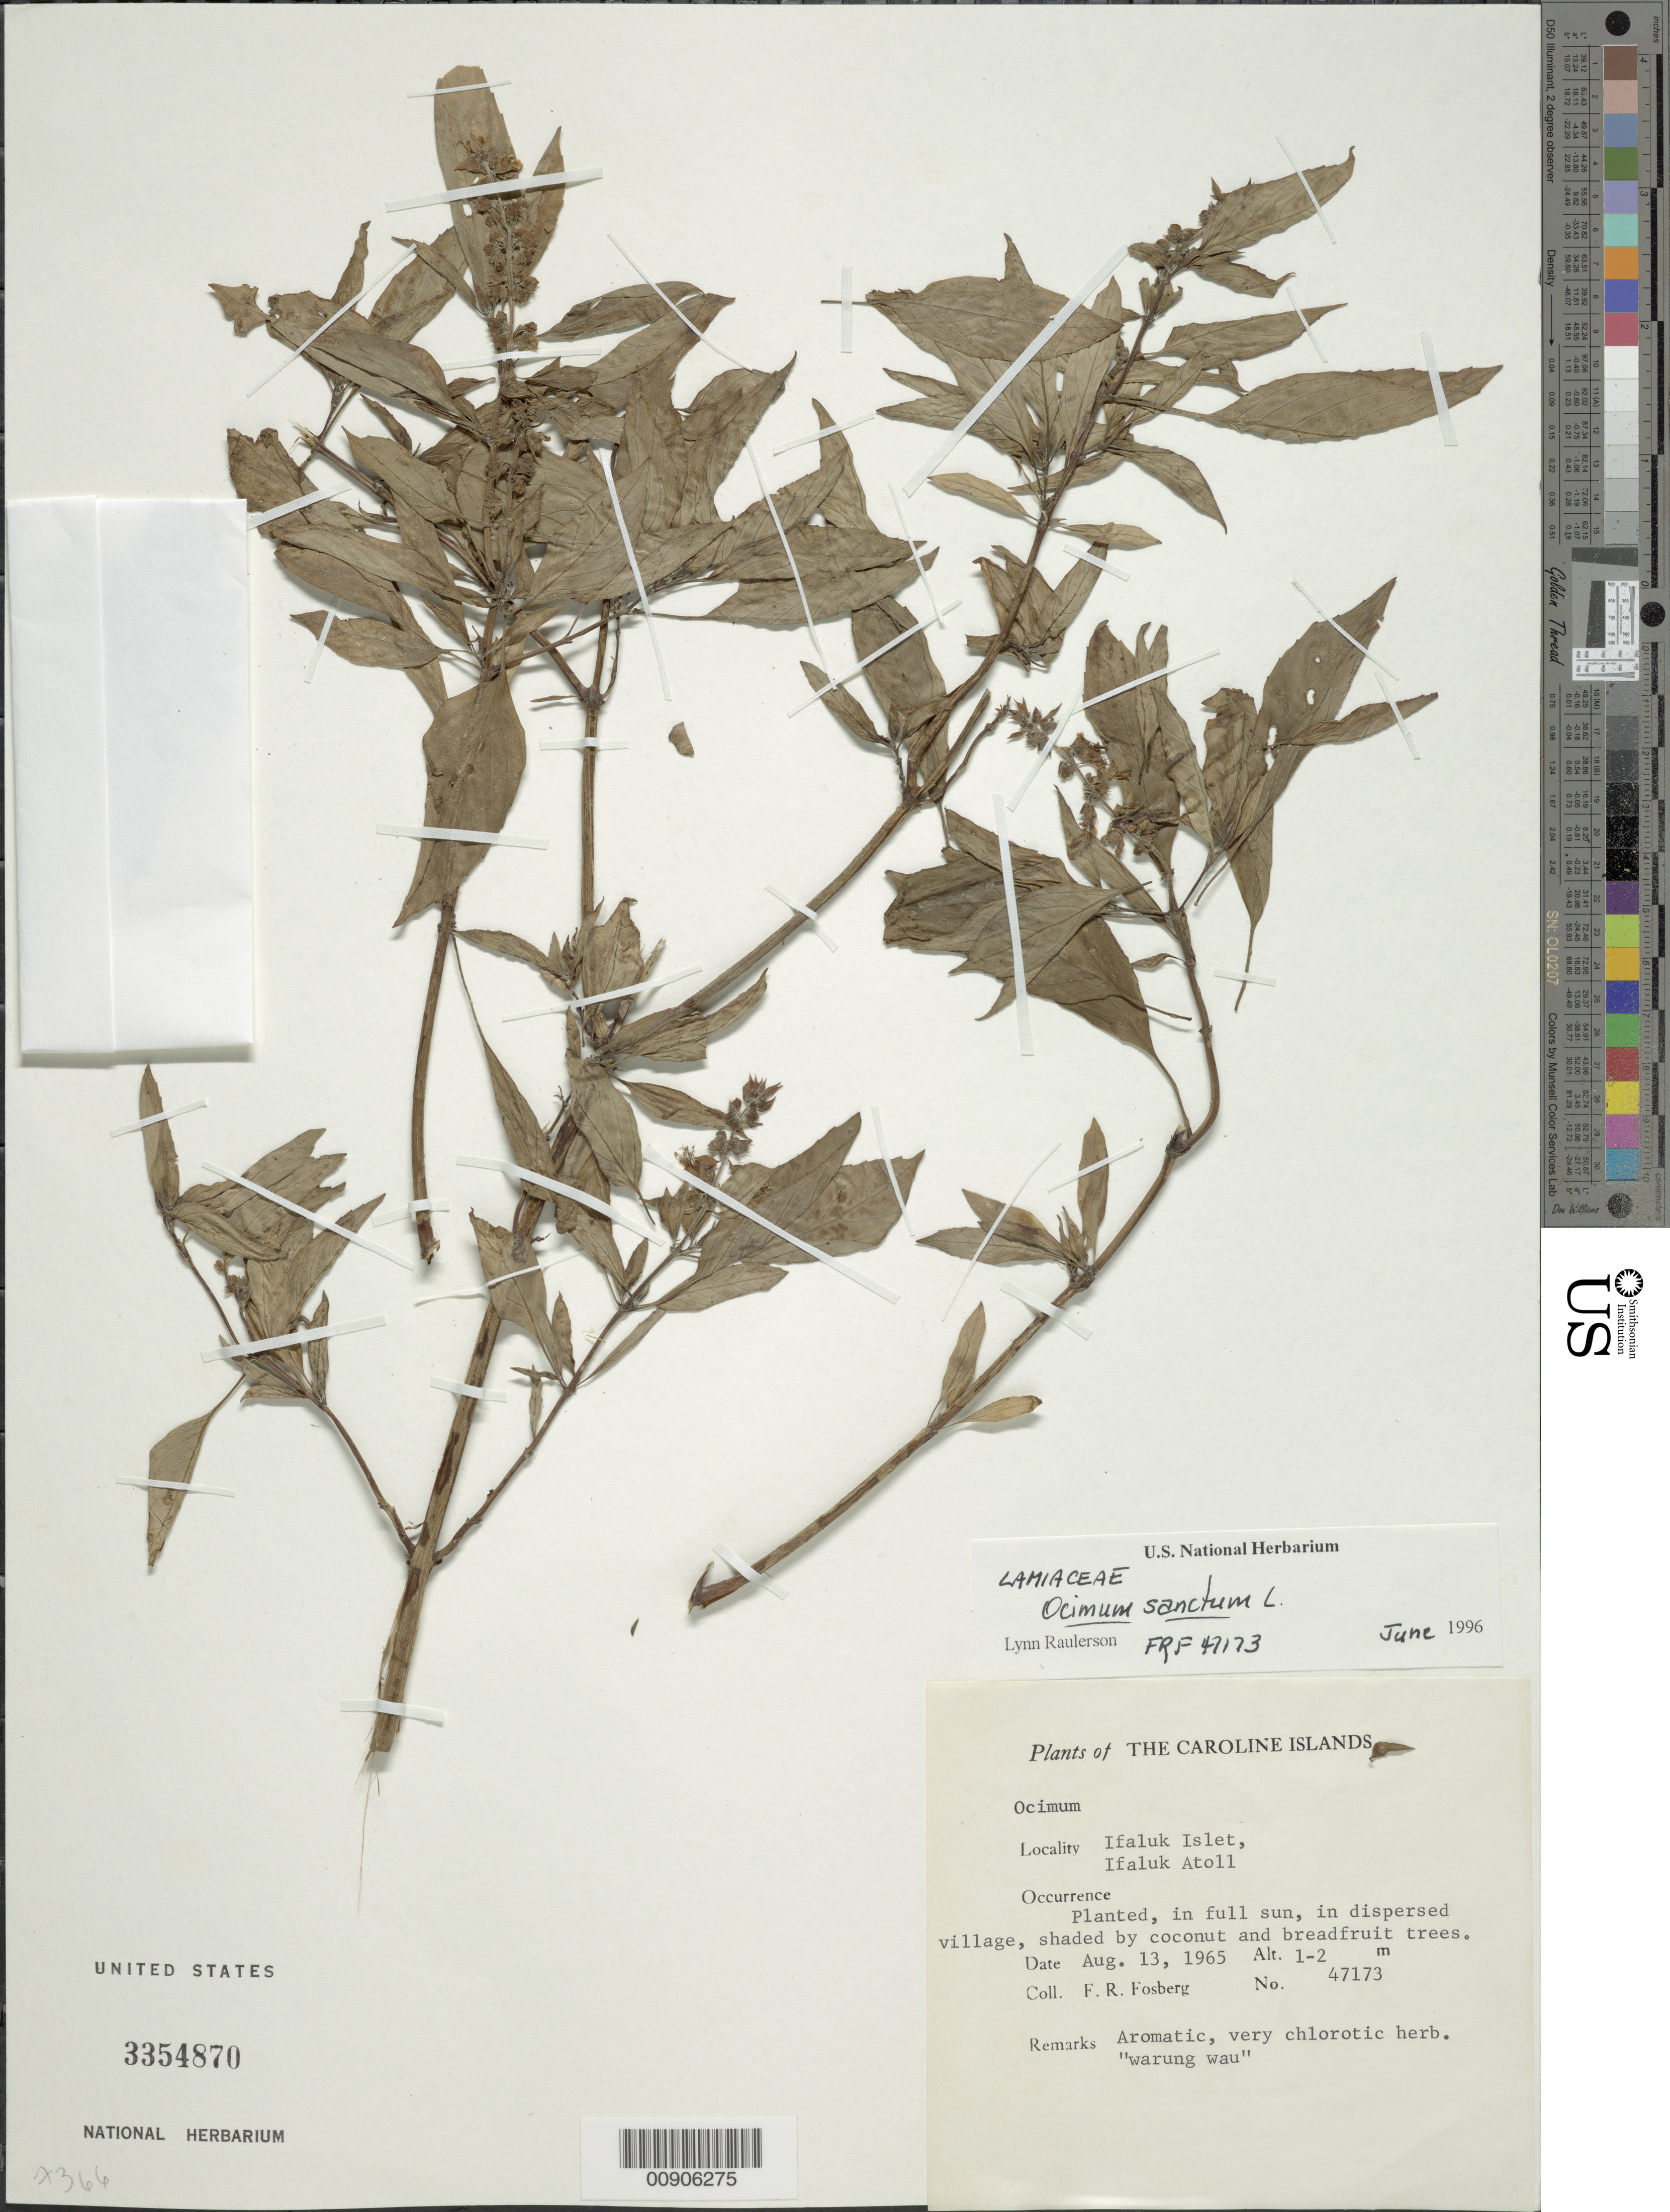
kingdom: Plantae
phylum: Tracheophyta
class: Magnoliopsida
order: Lamiales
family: Lamiaceae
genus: Ocimum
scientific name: Ocimum tenuiflorum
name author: L.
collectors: F. R. Fosberg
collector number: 47173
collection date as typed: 13 Aug 1965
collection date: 1965-08-13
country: Micronesia, Federated States of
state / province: Yap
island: Ifalik (Ifaluk) Atoll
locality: Ifalik Islet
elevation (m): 1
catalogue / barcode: US 3354870